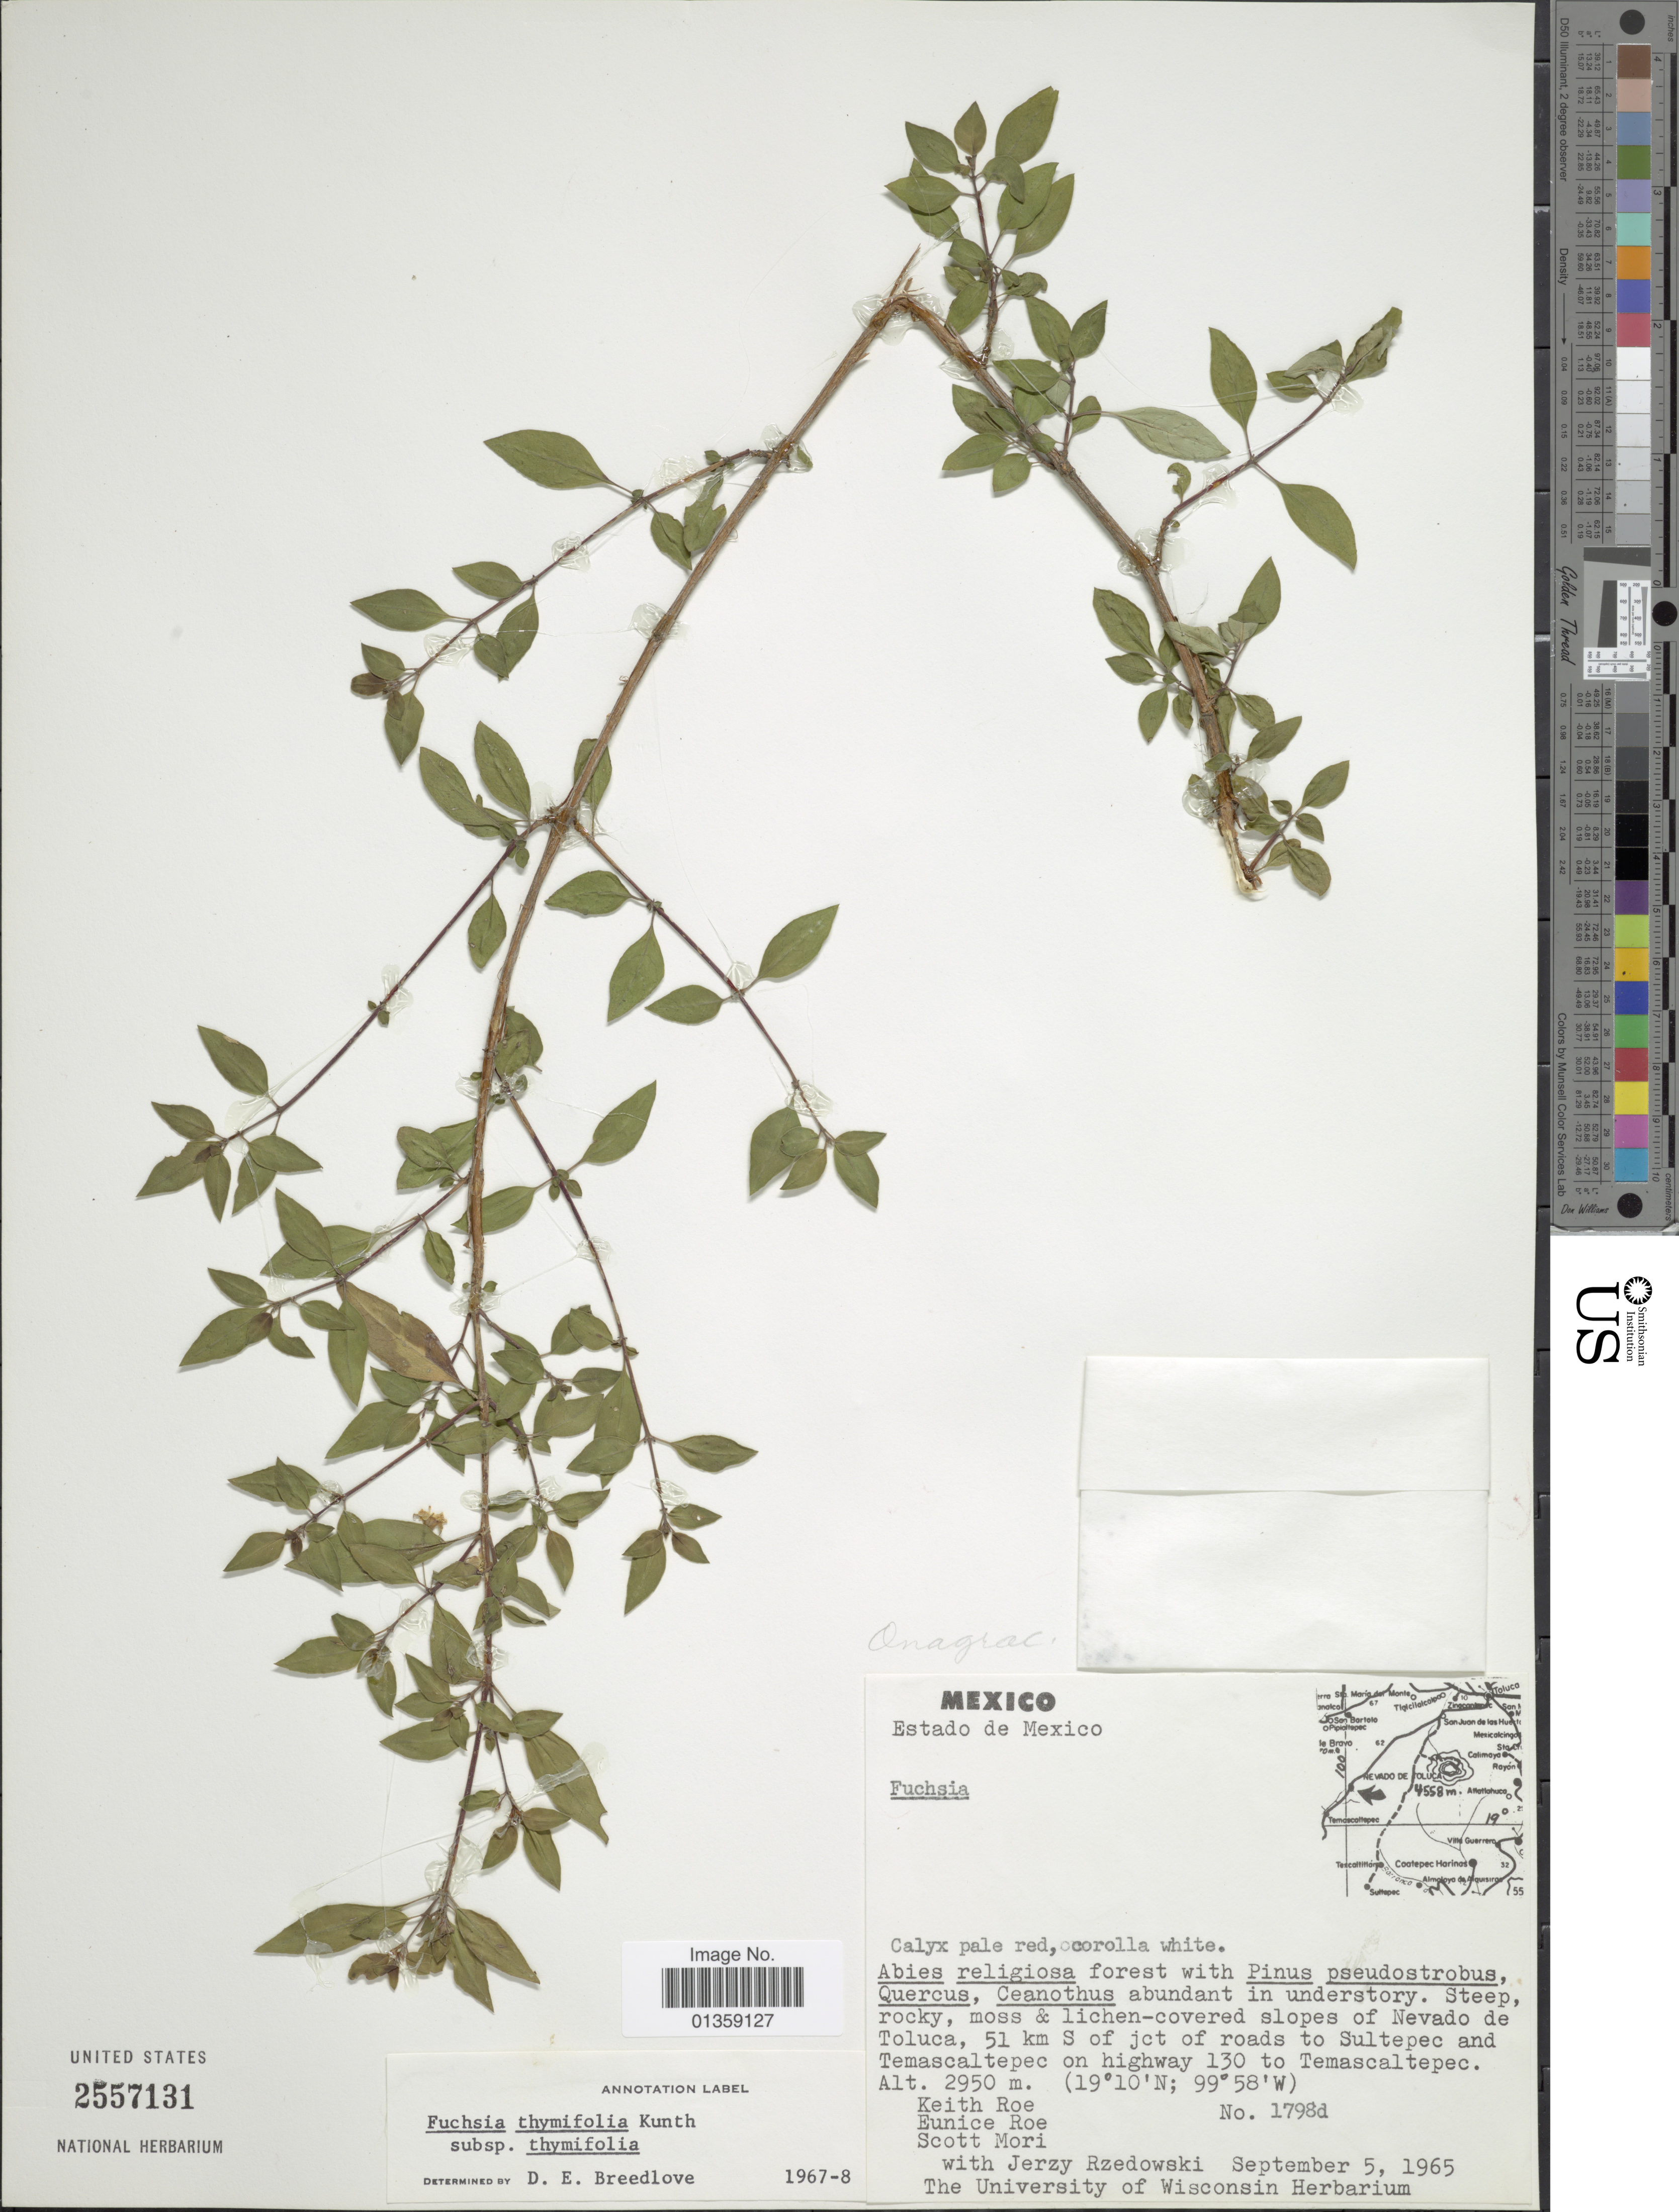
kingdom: Plantae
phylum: Tracheophyta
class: Magnoliopsida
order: Myrtales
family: Onagraceae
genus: Fuchsia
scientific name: Fuchsia thymifolia subsp. thymifolia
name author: Kunth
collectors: K. E. Roe, E. Roe, S. Mori & J. Rzedowski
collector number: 1798d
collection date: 1965-09-05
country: Mexico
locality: Estado de Mexico, Slopes of Nevada de Toluca, 51 km S of jct of roads to Sultepec and Temascaltepec on highway 130 to Temascaltepec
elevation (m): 2950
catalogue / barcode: US 2557131